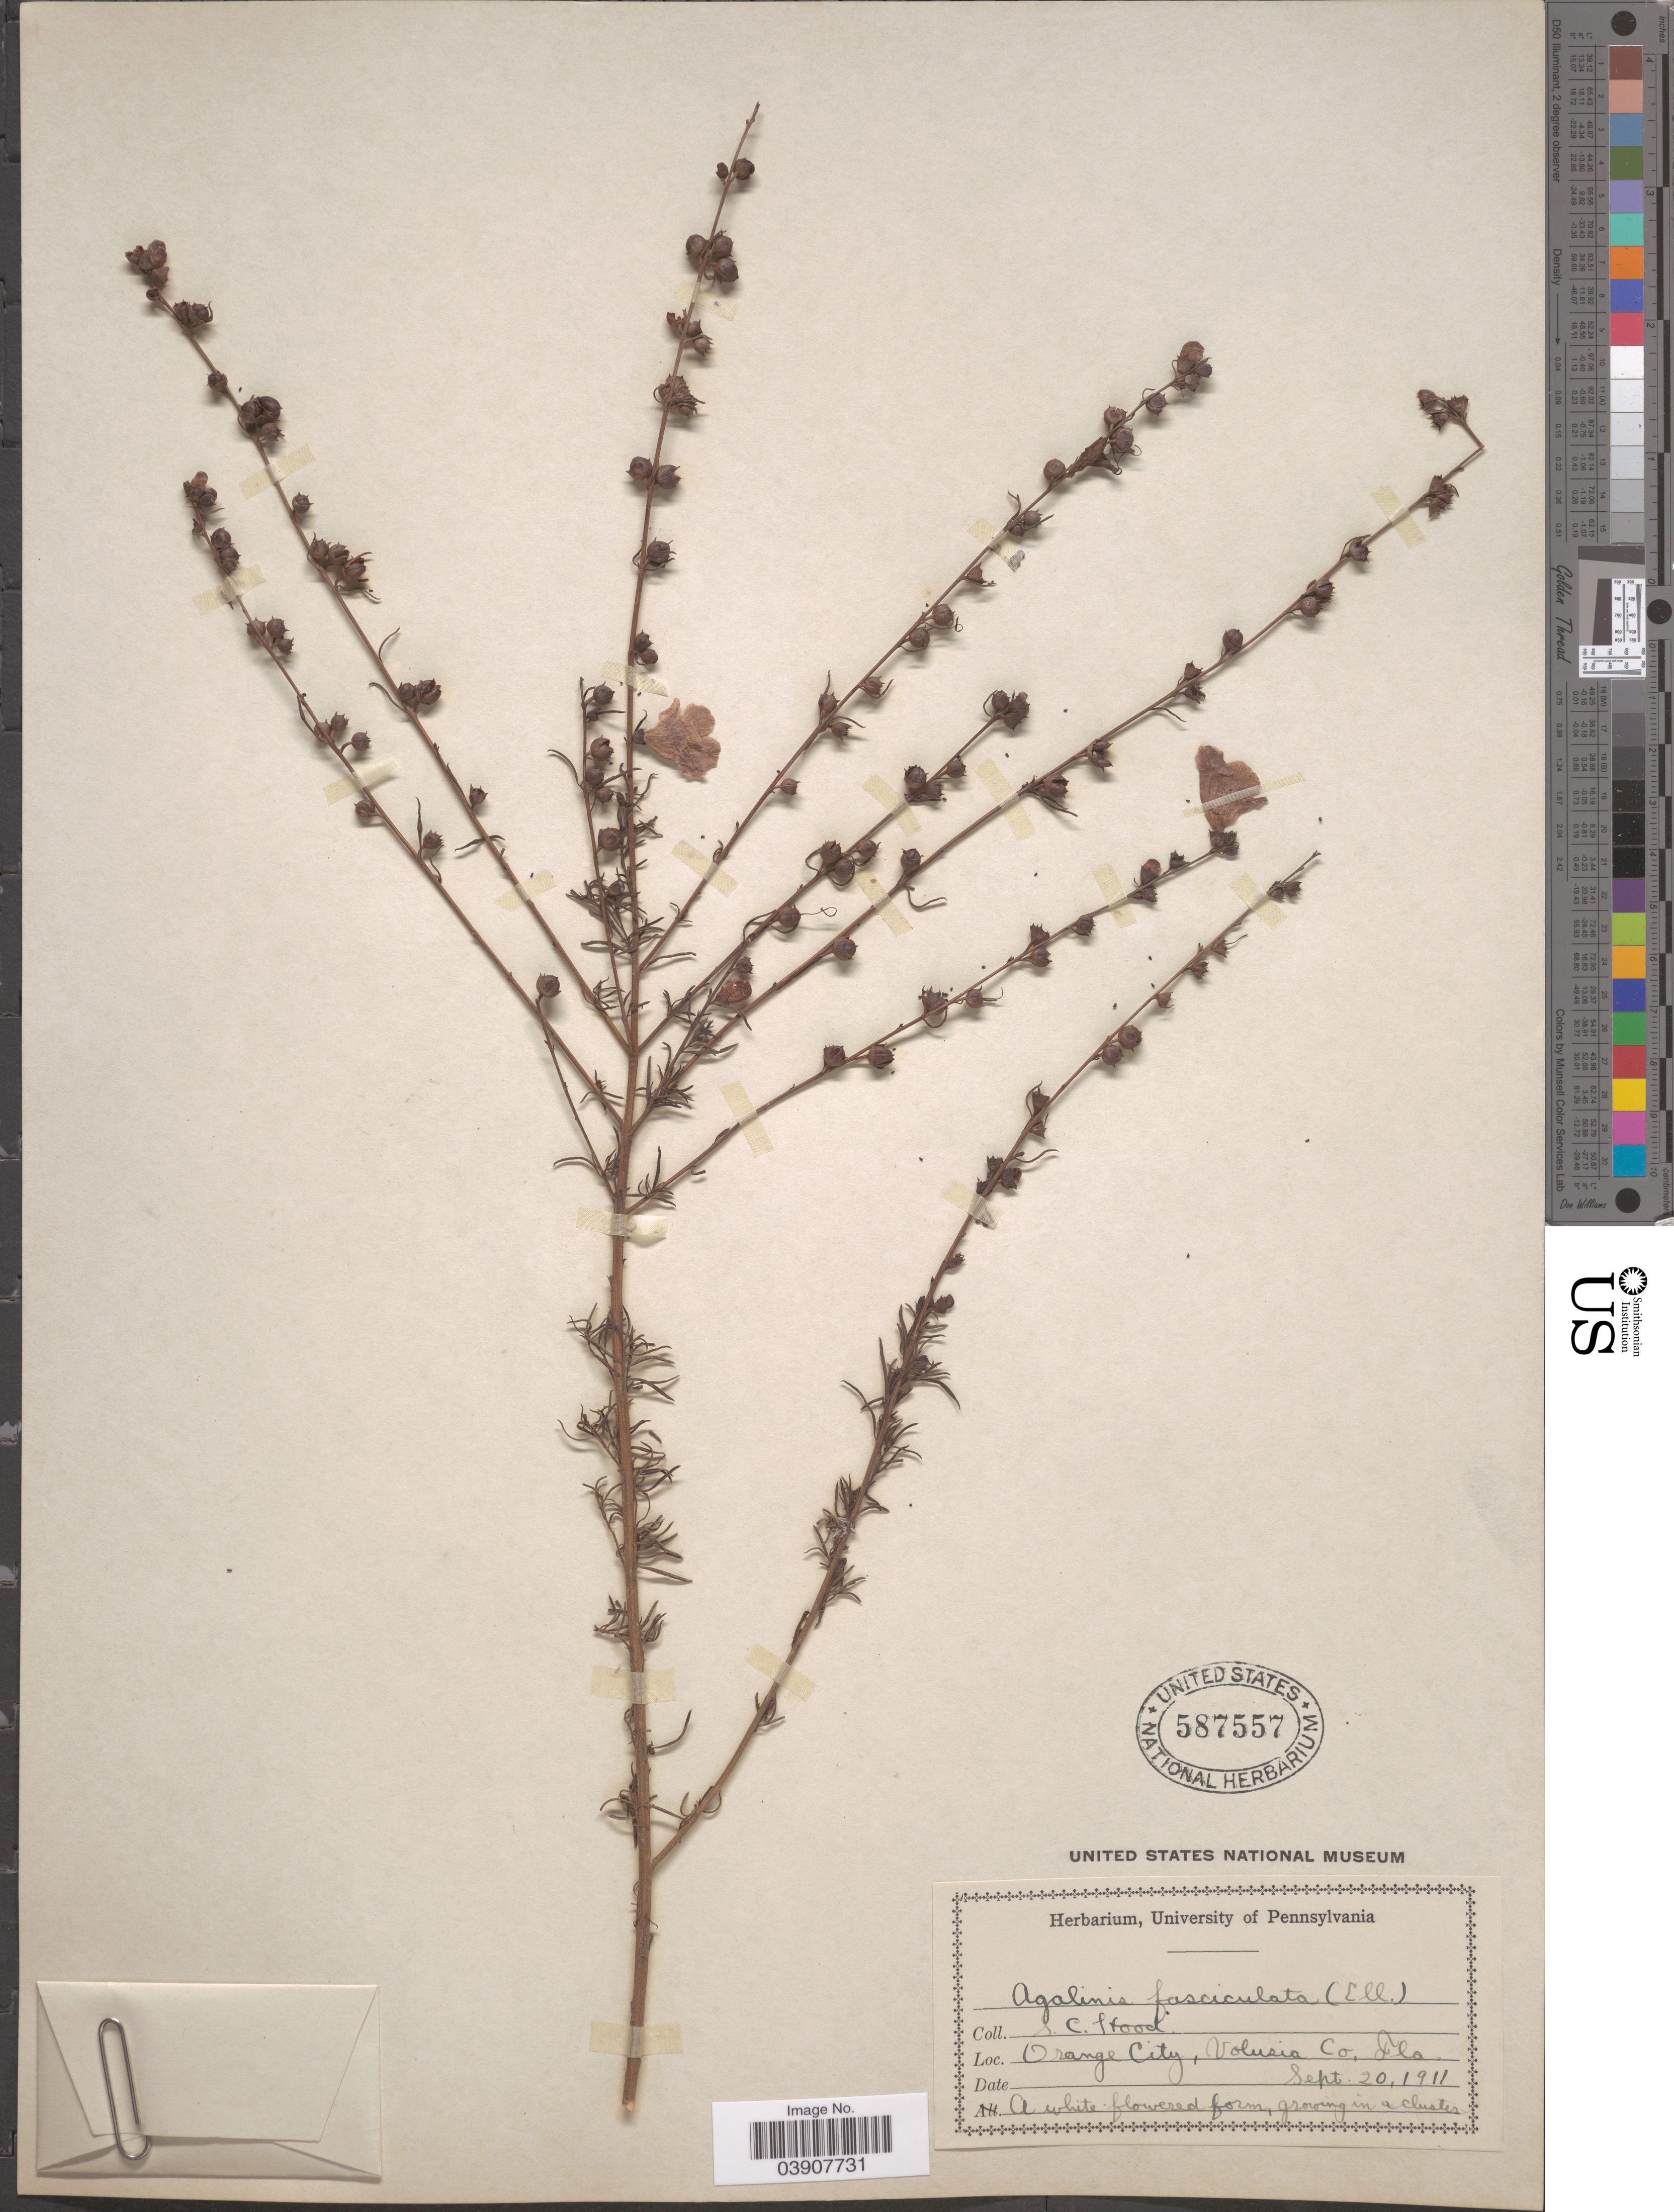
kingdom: Plantae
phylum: Tracheophyta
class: Magnoliopsida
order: Lamiales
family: Orobanchaceae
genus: Agalinis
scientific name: Agalinis fasciculata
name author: (Elliott) Raf.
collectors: S. Hood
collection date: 1911-09-20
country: United States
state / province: Florida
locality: Orange City, Volusia Co.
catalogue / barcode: US 587557